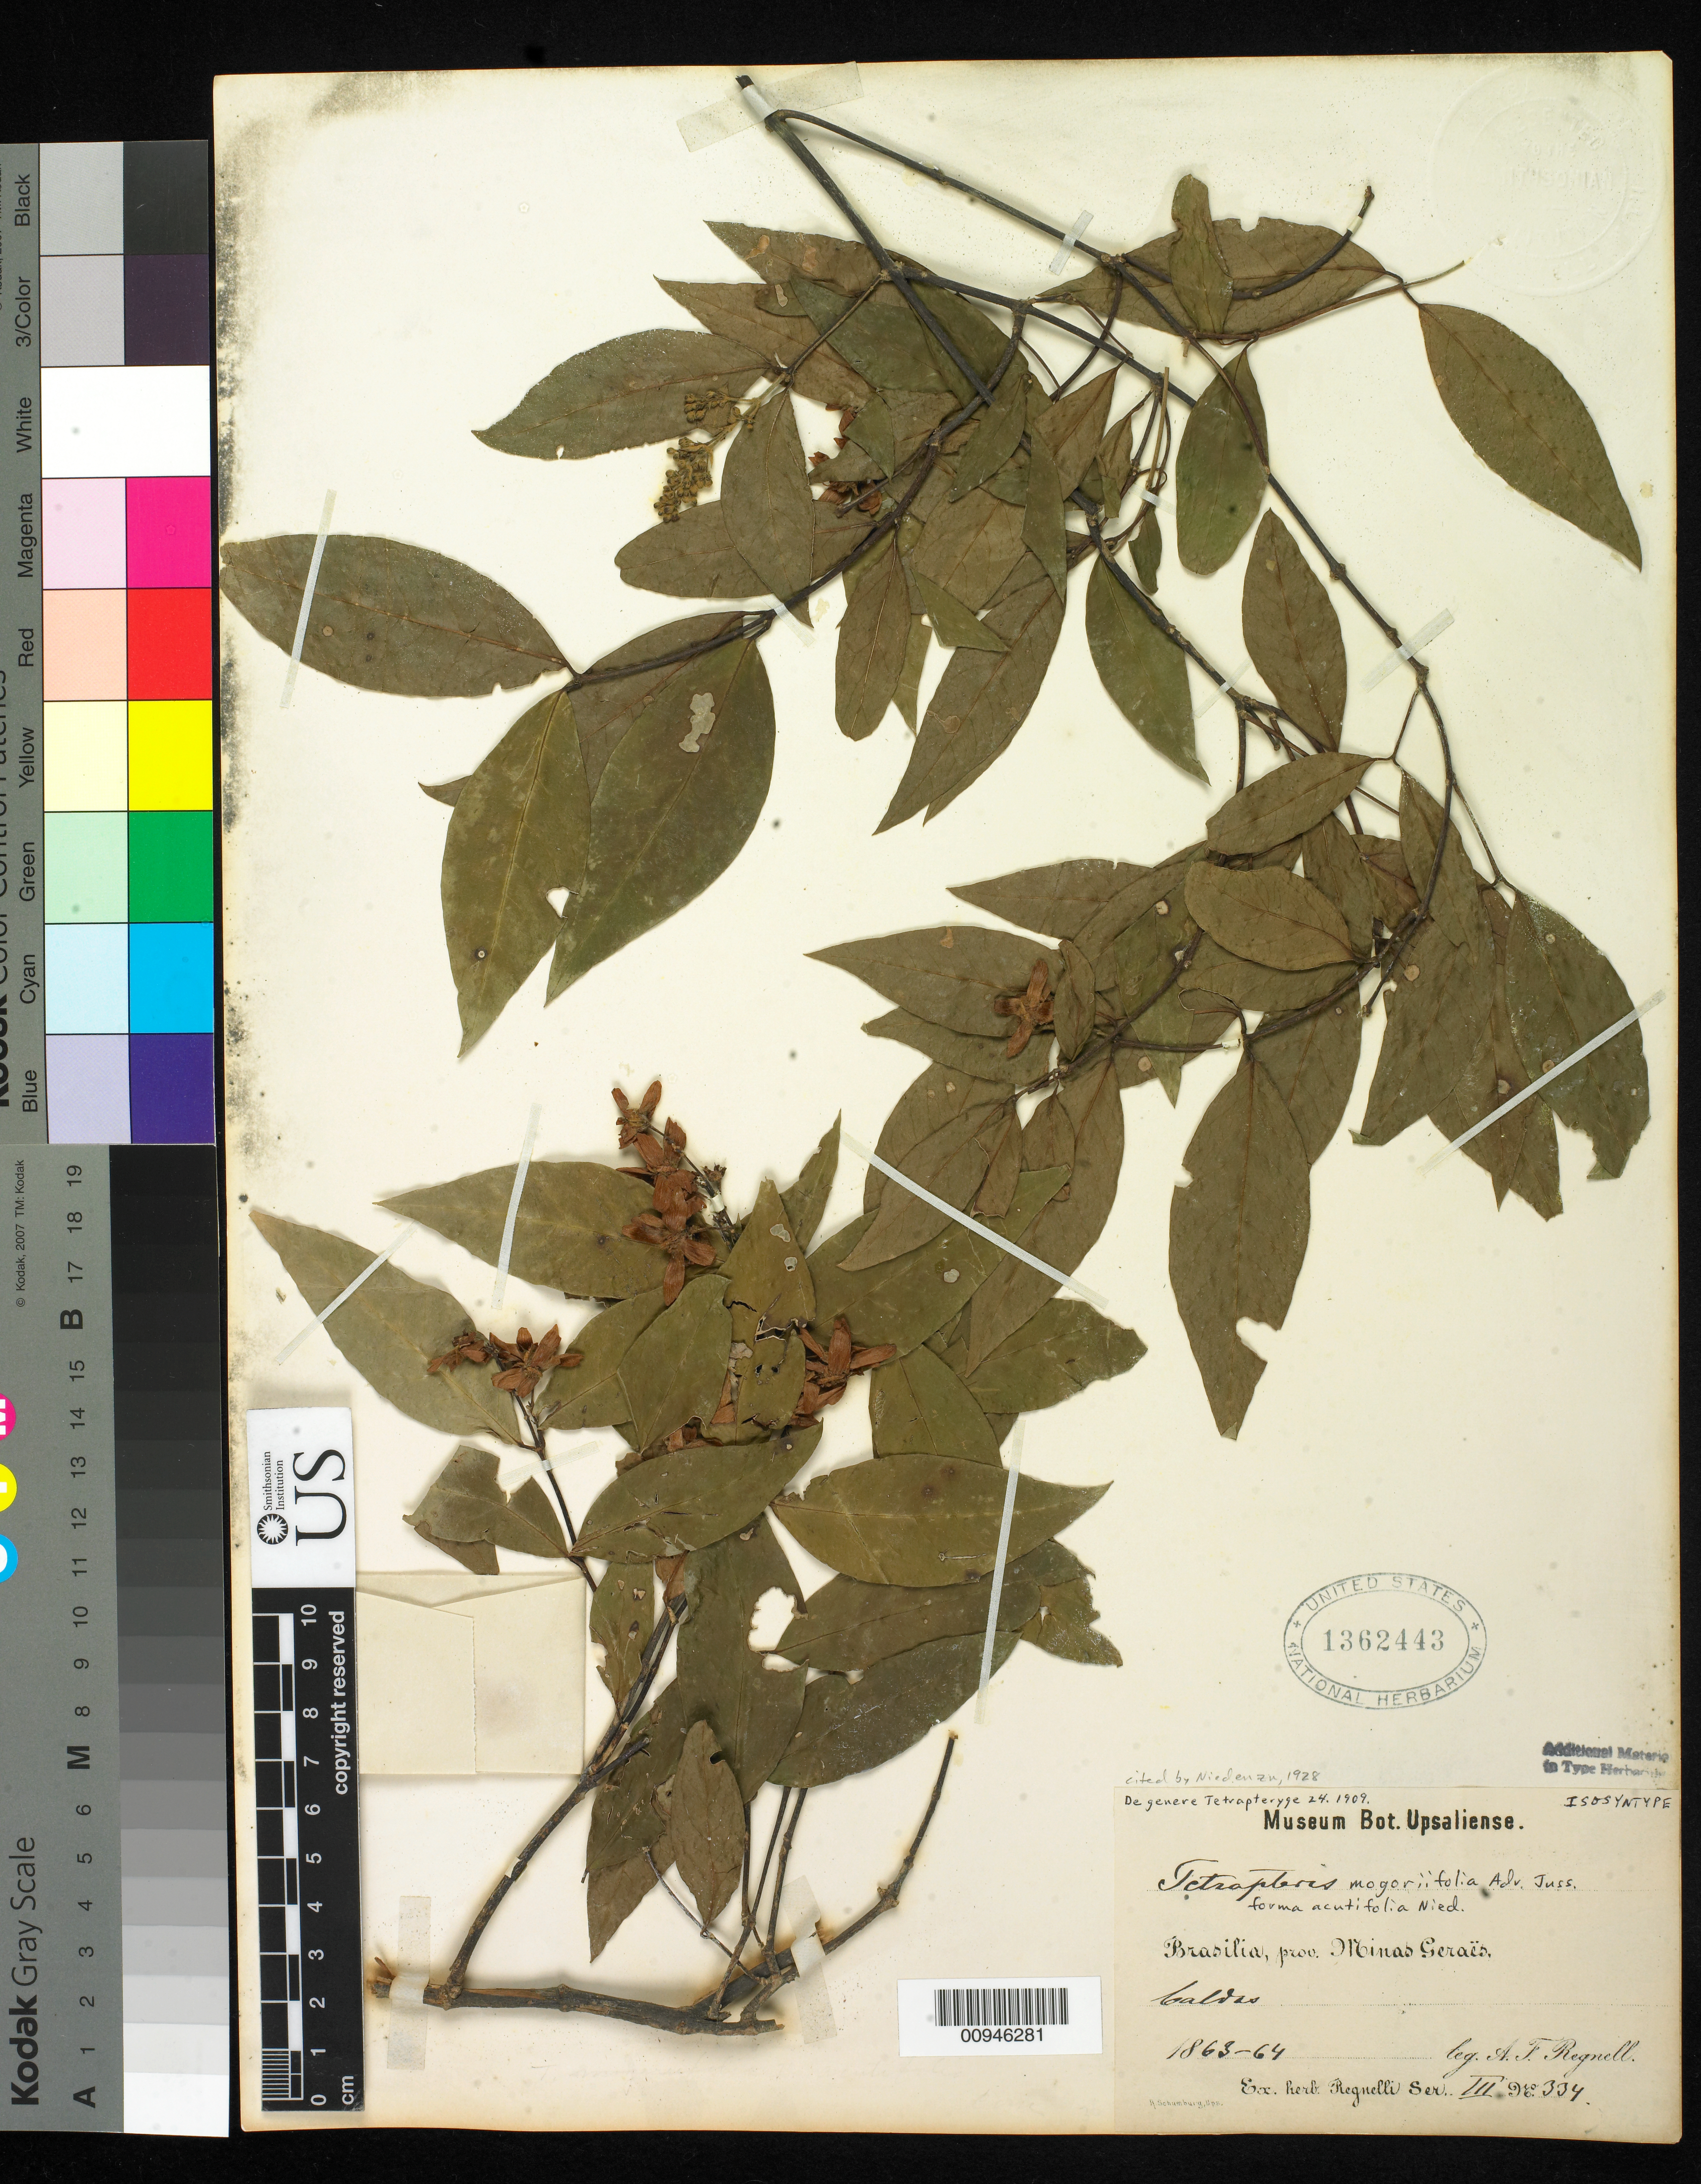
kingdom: Plantae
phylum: Tracheophyta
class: Magnoliopsida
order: Malpighiales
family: Malpighiaceae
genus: Tetrapterys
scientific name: Tetrapterys mogoriifolia f. acutifolia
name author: Nied.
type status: Isosyntype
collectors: A. F. Regnell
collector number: III.334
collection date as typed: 1863 to -- --- 1864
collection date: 1863/1864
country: Brazil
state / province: Minas Gerais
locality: Caldas.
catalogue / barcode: US 1362443